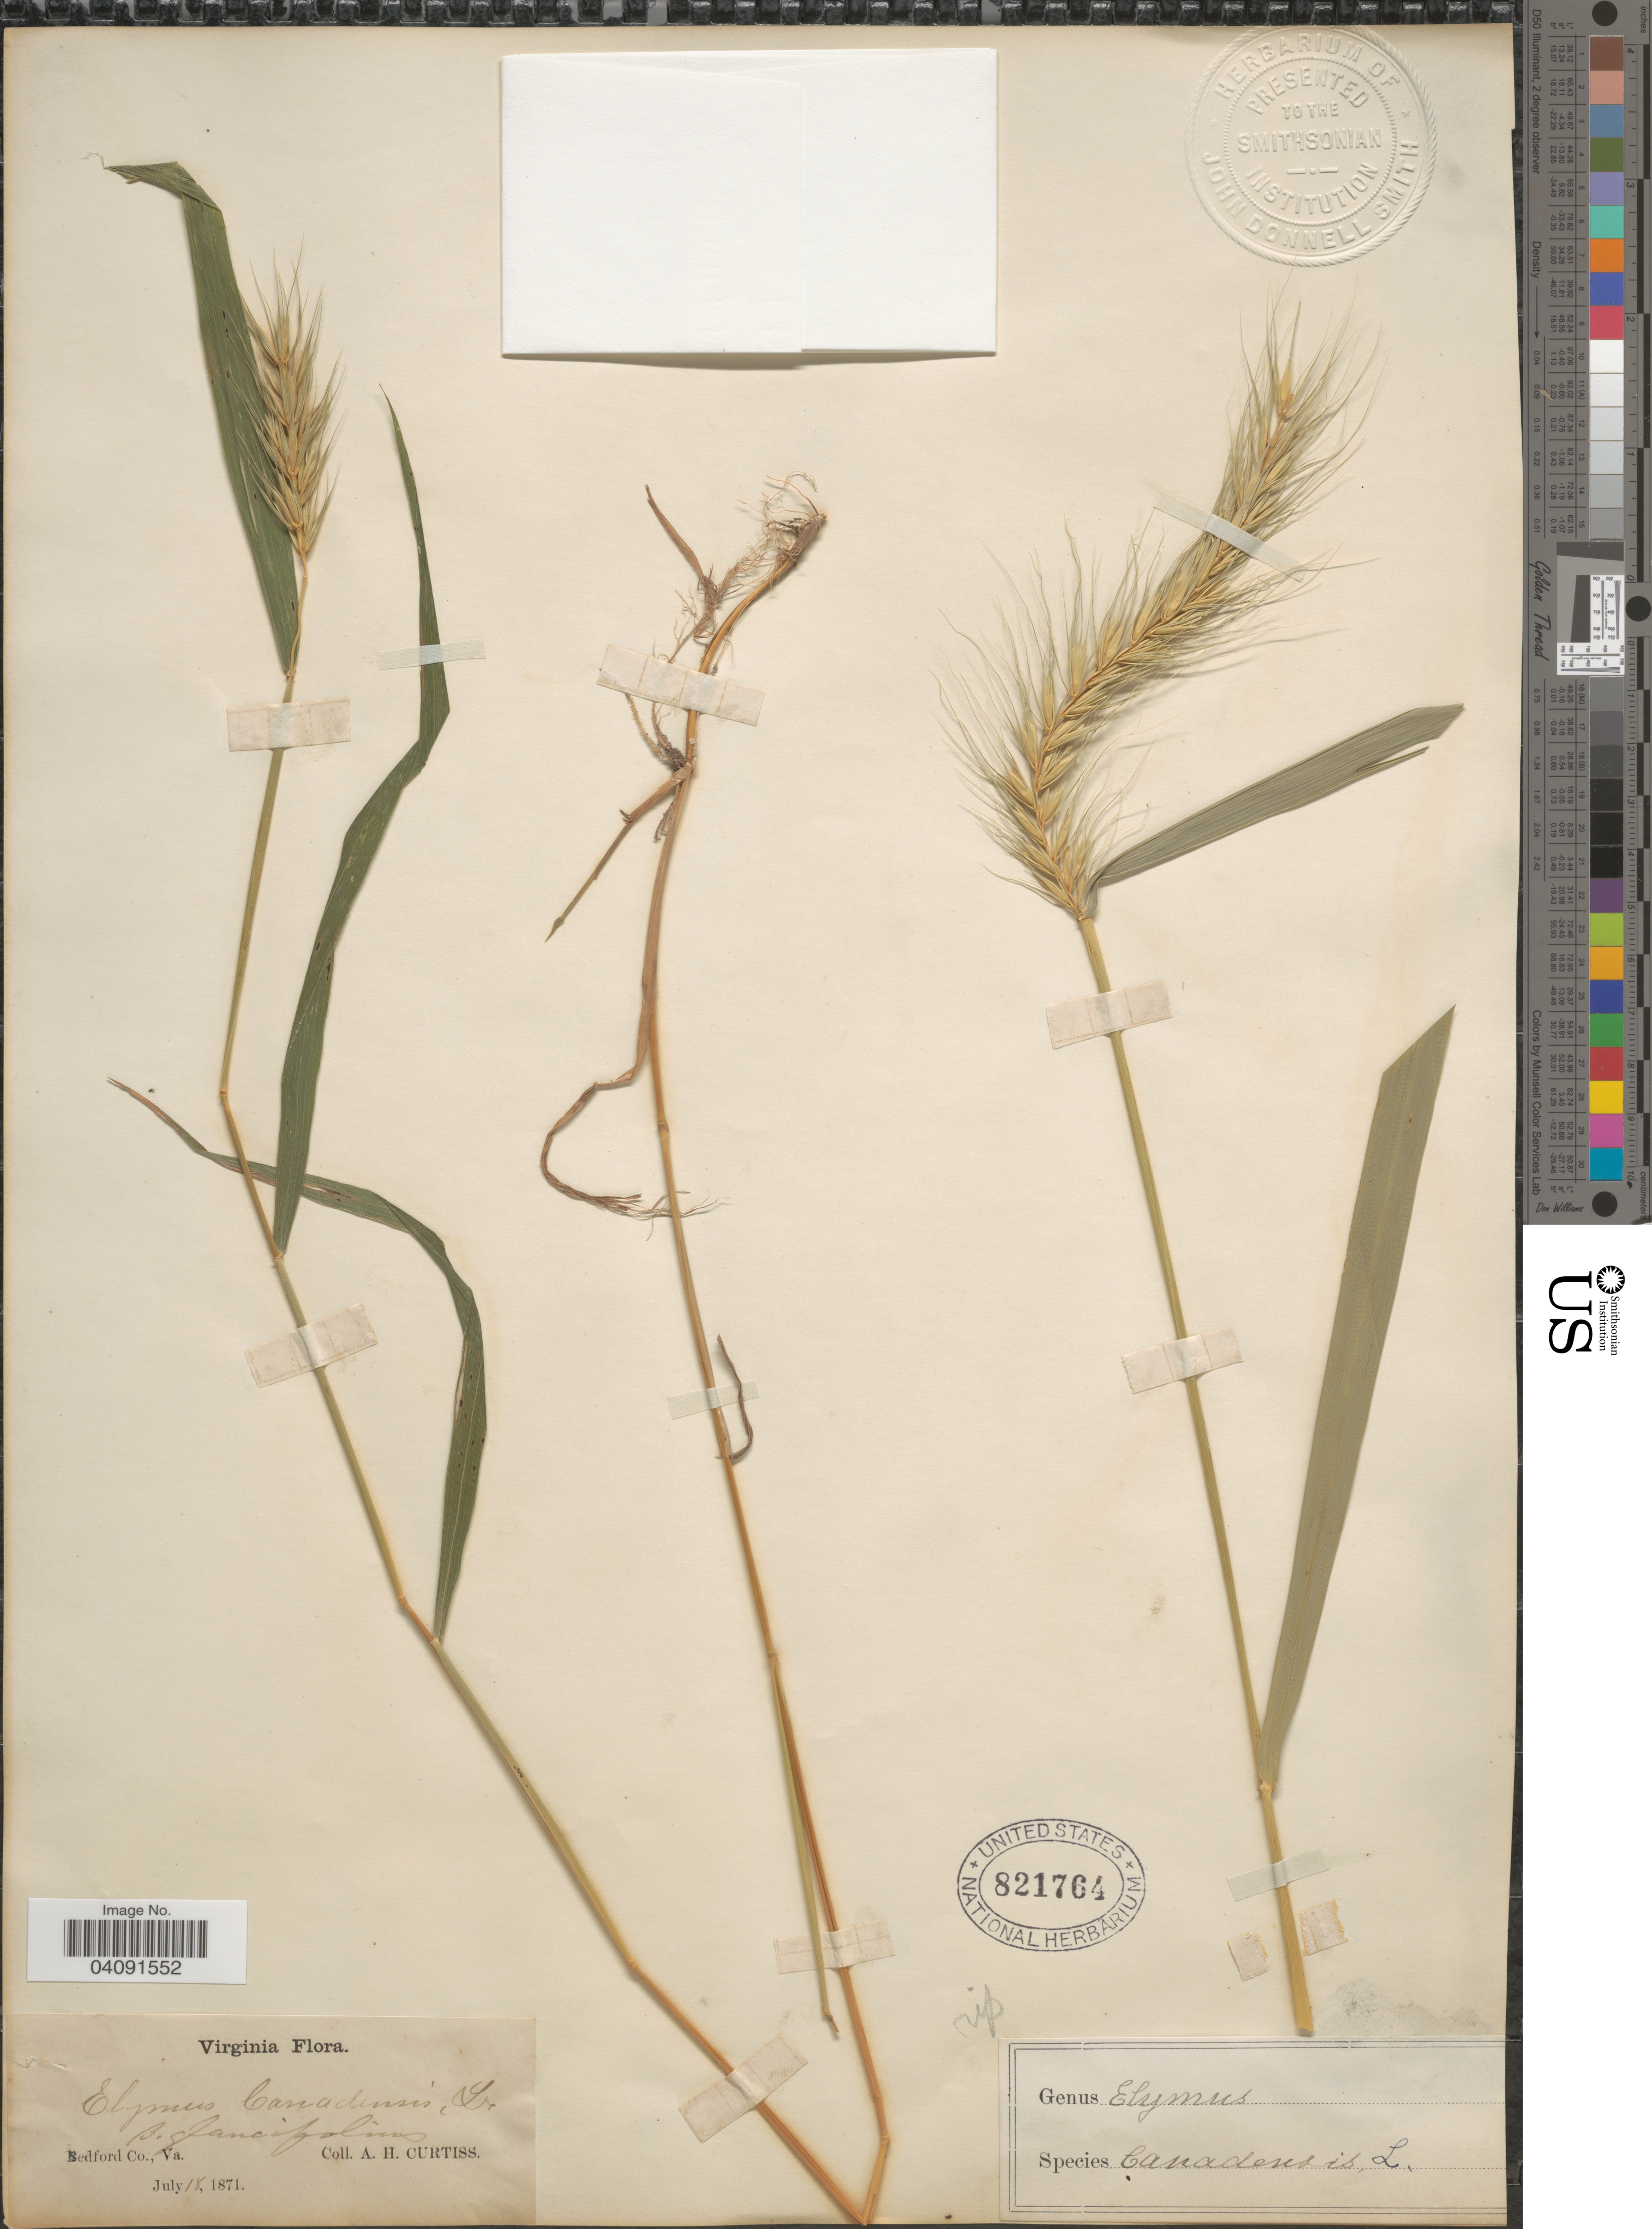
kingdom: Plantae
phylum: Tracheophyta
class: Liliopsida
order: Poales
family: Poaceae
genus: Elymus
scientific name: Elymus canadensis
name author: L.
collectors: A. H. Curtiss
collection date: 1871-07-18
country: United States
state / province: Virginia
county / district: Bedford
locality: Bedford Co.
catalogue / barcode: US 821764